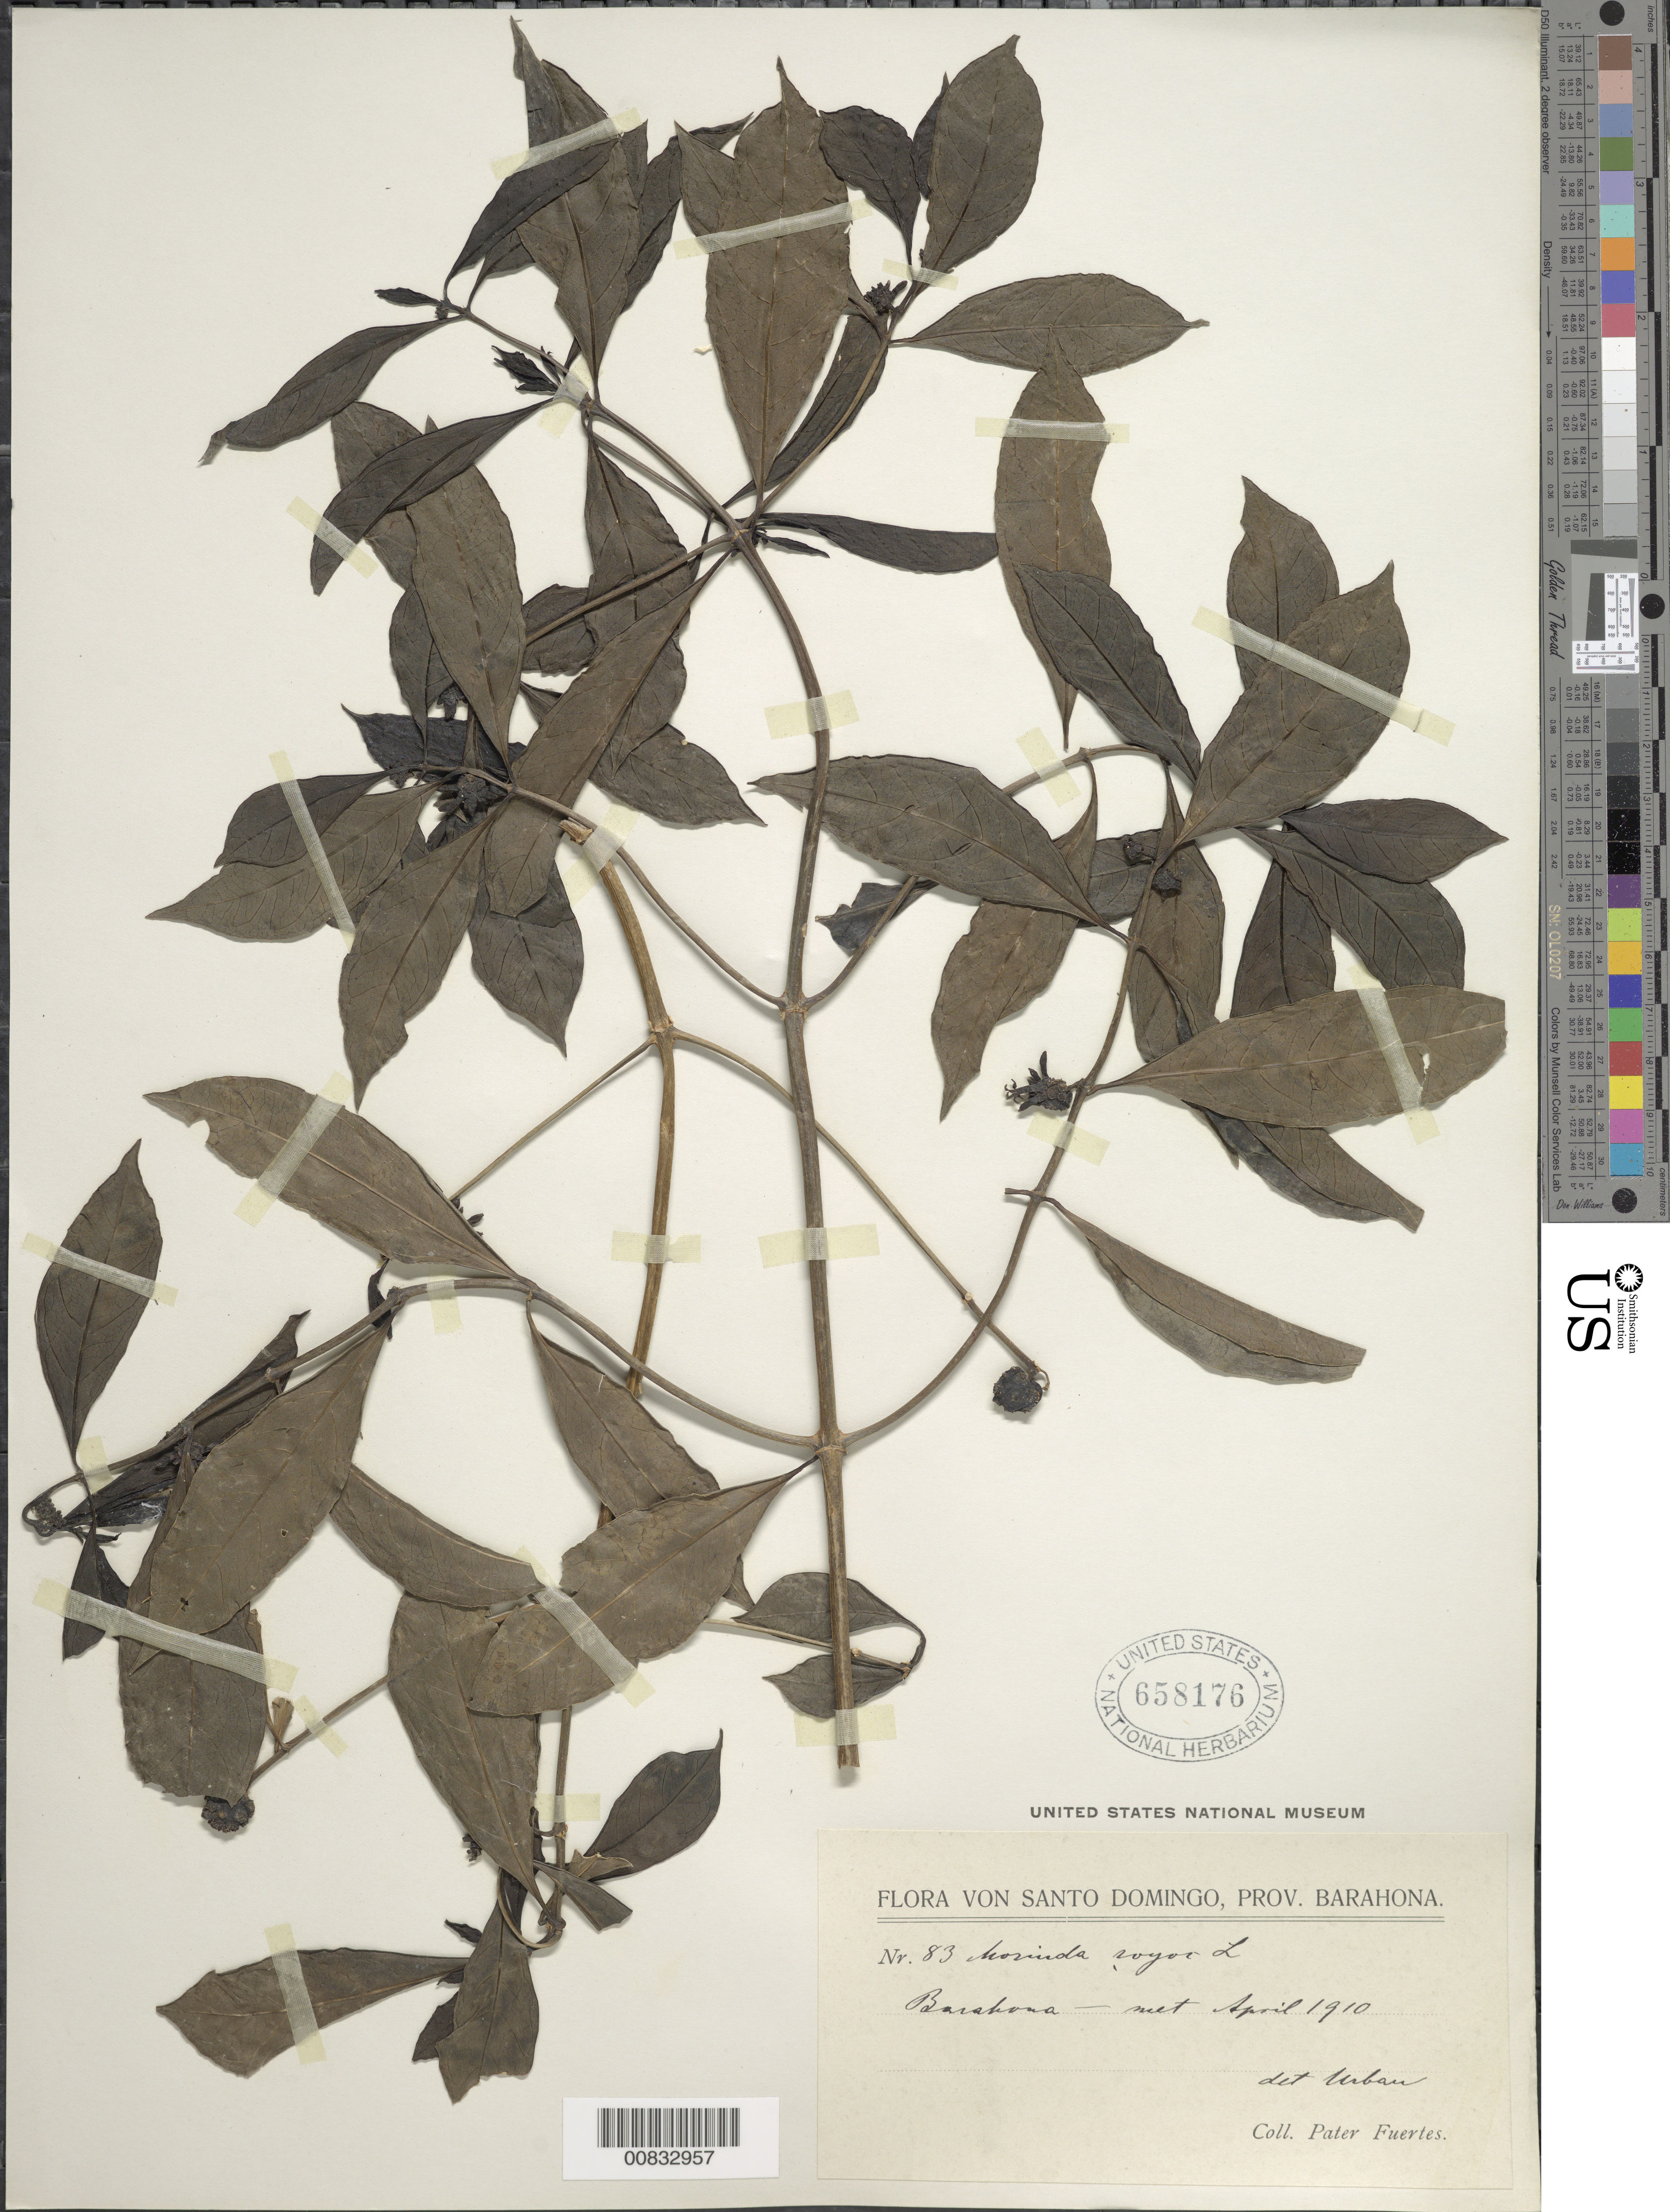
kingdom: Plantae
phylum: Tracheophyta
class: Magnoliopsida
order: Gentianales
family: Rubiaceae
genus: Morinda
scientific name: Morinda royoc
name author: L.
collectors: M. D. Fuertes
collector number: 83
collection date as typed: Apr 1919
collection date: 1919-04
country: Dominican Republic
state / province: Barahona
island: Hispaniola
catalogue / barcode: US 658176